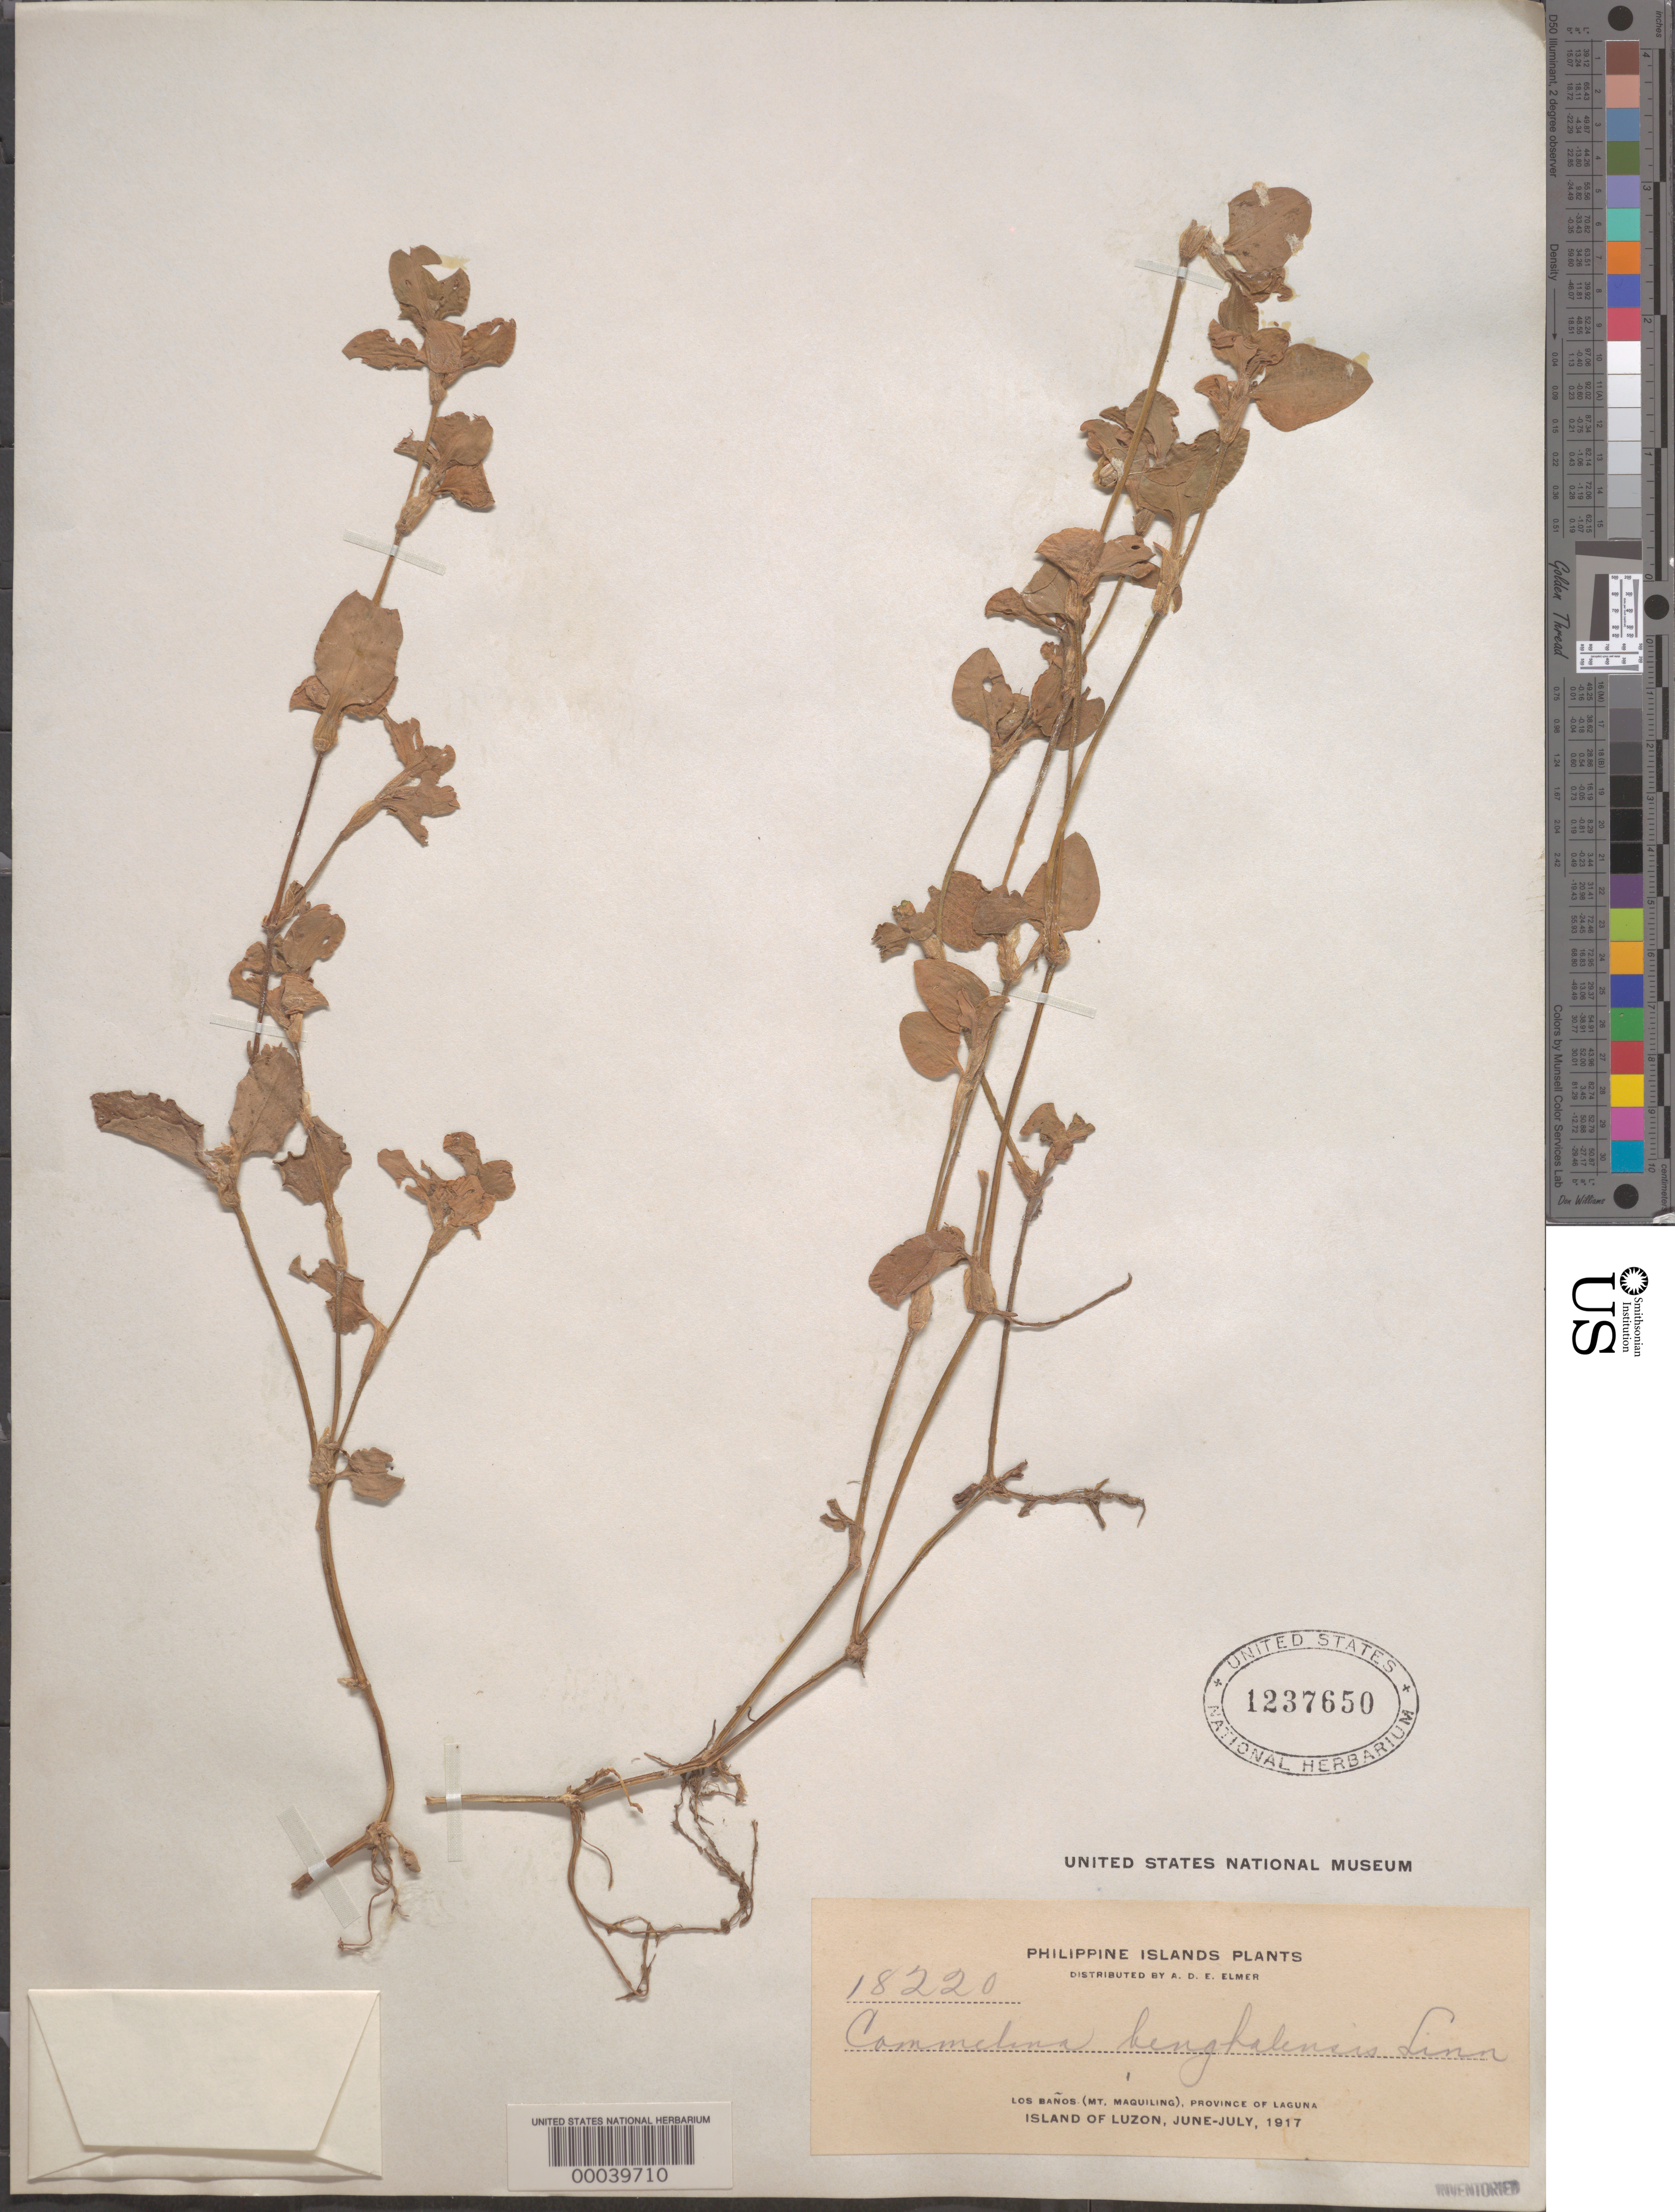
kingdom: Plantae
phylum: Tracheophyta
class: Liliopsida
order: Commelinales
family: Commelinaceae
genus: Commelina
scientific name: Commelina benghalensis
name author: L.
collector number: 18220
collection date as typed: Jun 1917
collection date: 1917-06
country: Philippines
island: Luzon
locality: Mt. maquiling, los banos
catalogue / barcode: US 1237650